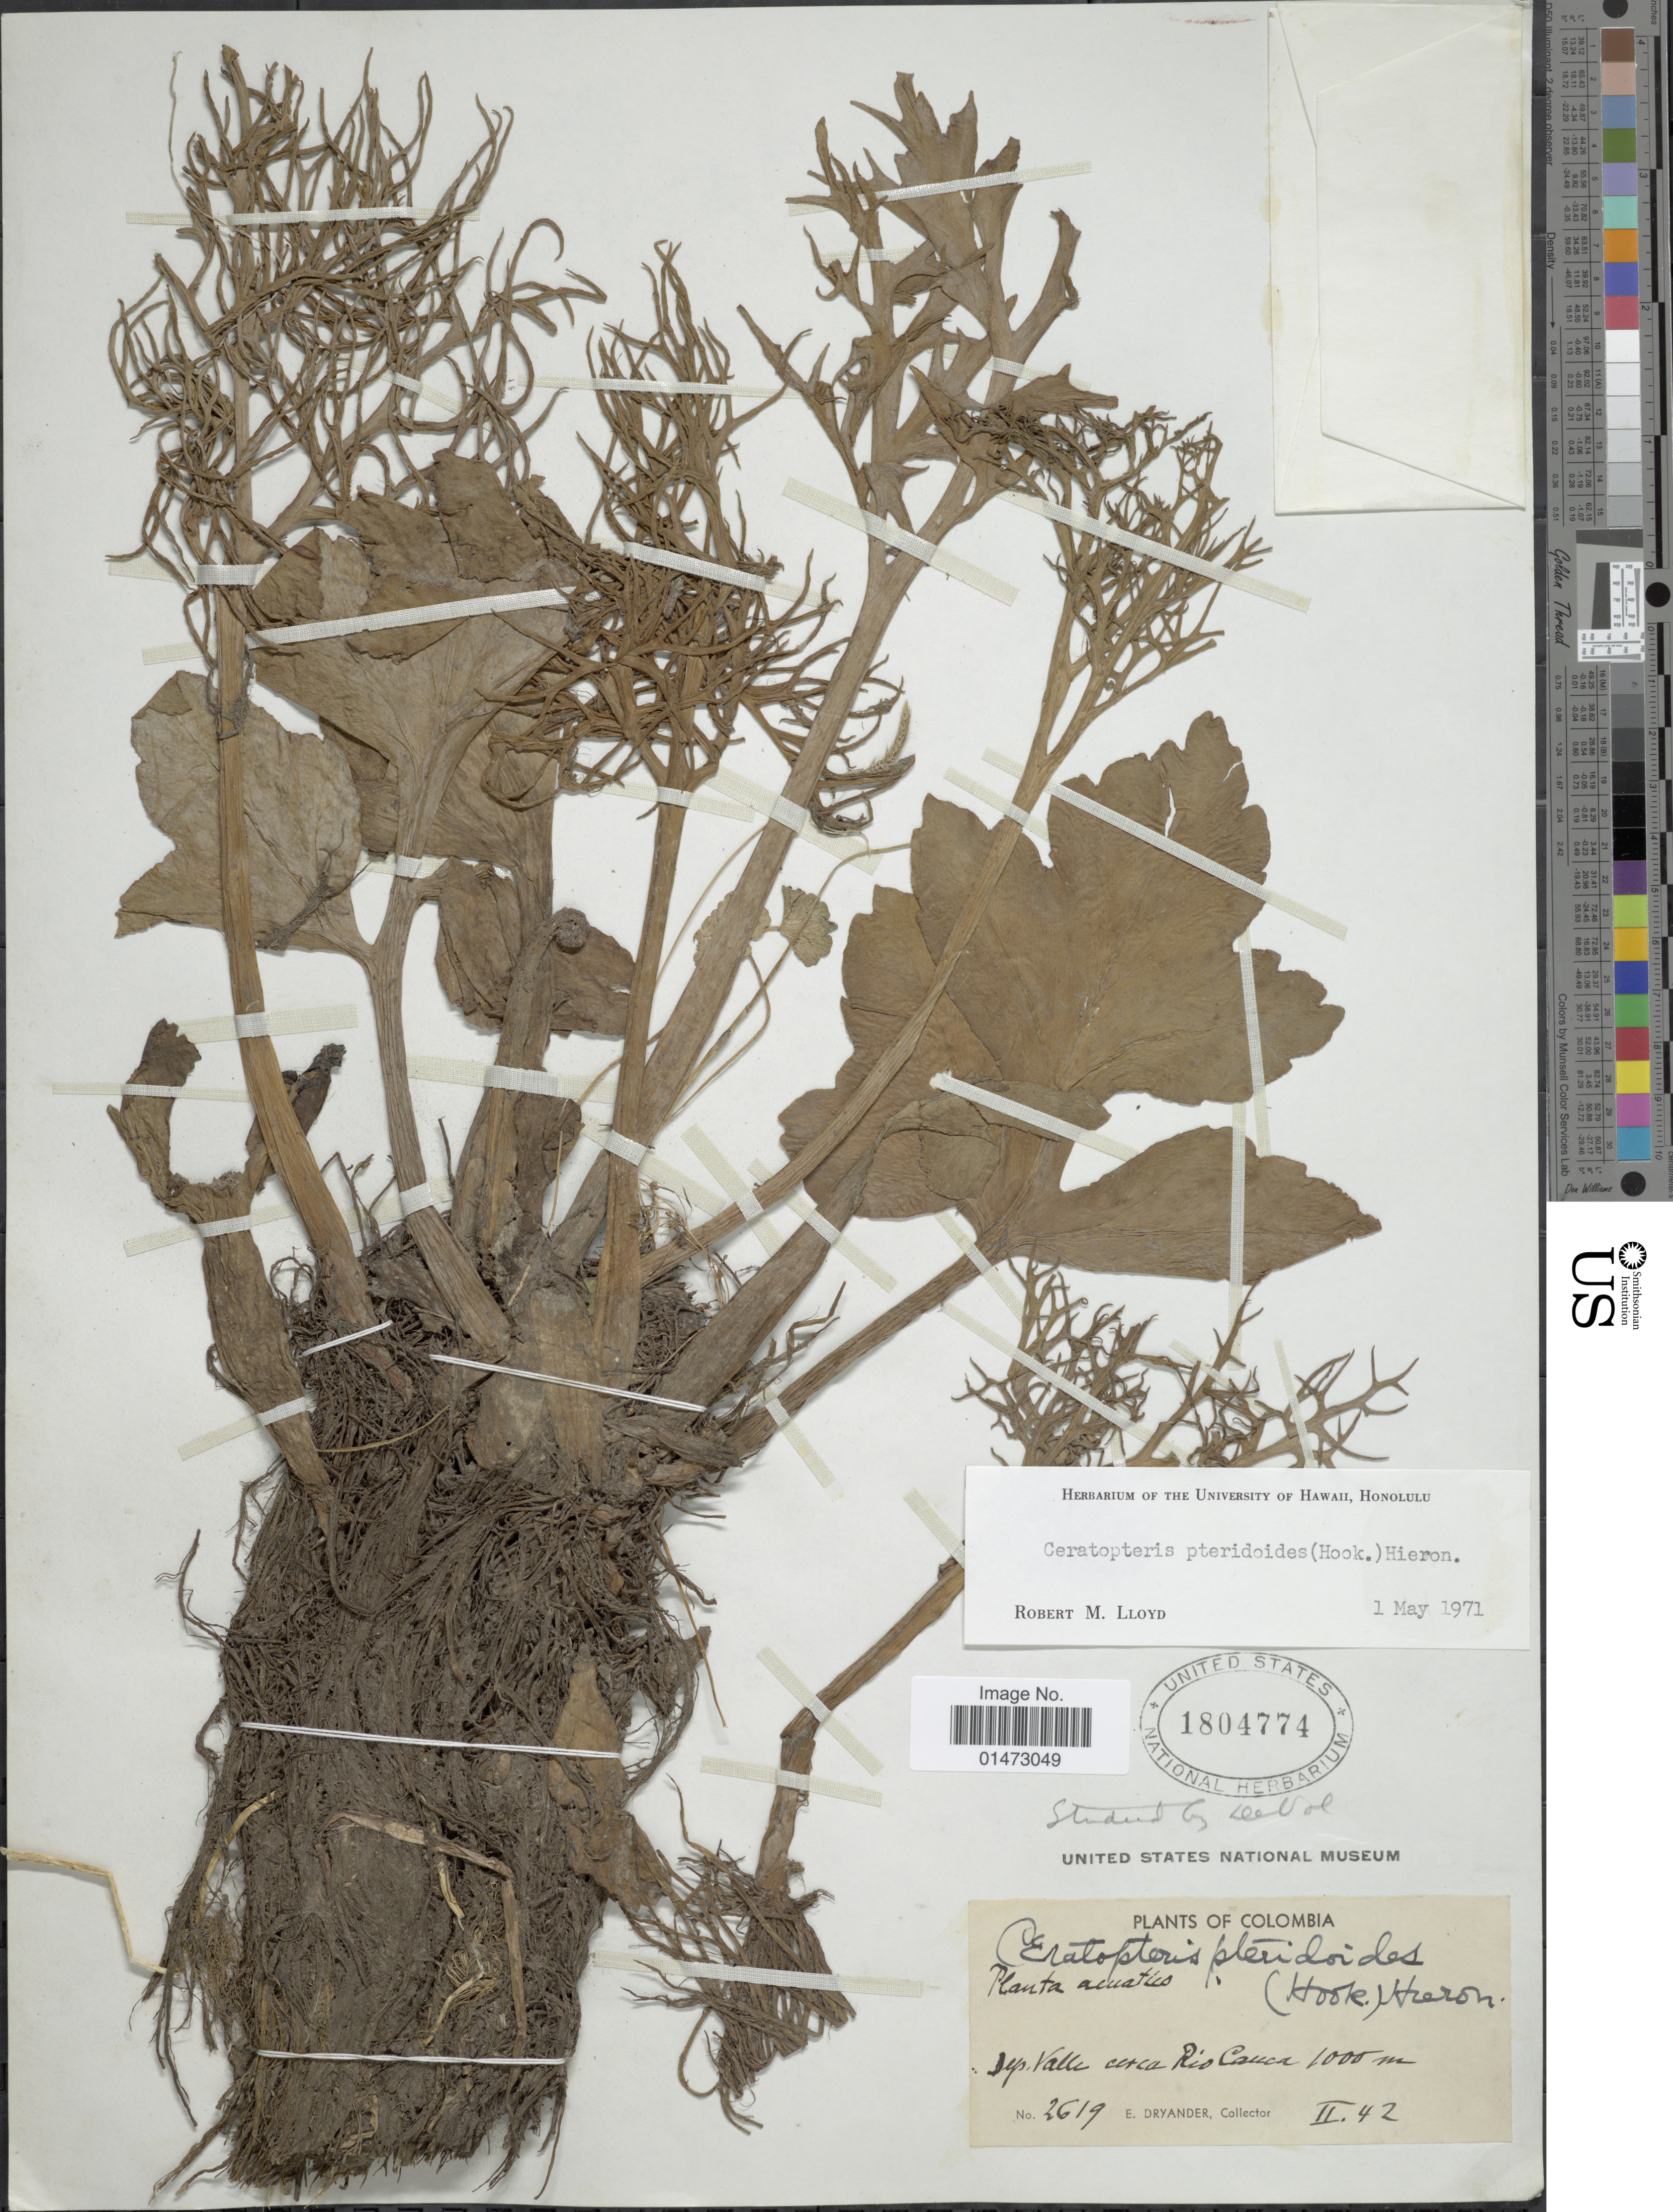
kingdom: Plantae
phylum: Tracheophyta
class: Polypodiopsida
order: Polypodiales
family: Pteridaceae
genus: Ceratopteris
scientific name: Ceratopteris pteridioides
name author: (Hook.) Hieron.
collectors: E. Dryander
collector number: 2619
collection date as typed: Transcribed d/m/y: /2/42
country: Colombia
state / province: Cauca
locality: Dep. Valle cerca Rio Cauca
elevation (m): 1000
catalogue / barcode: US 1804774